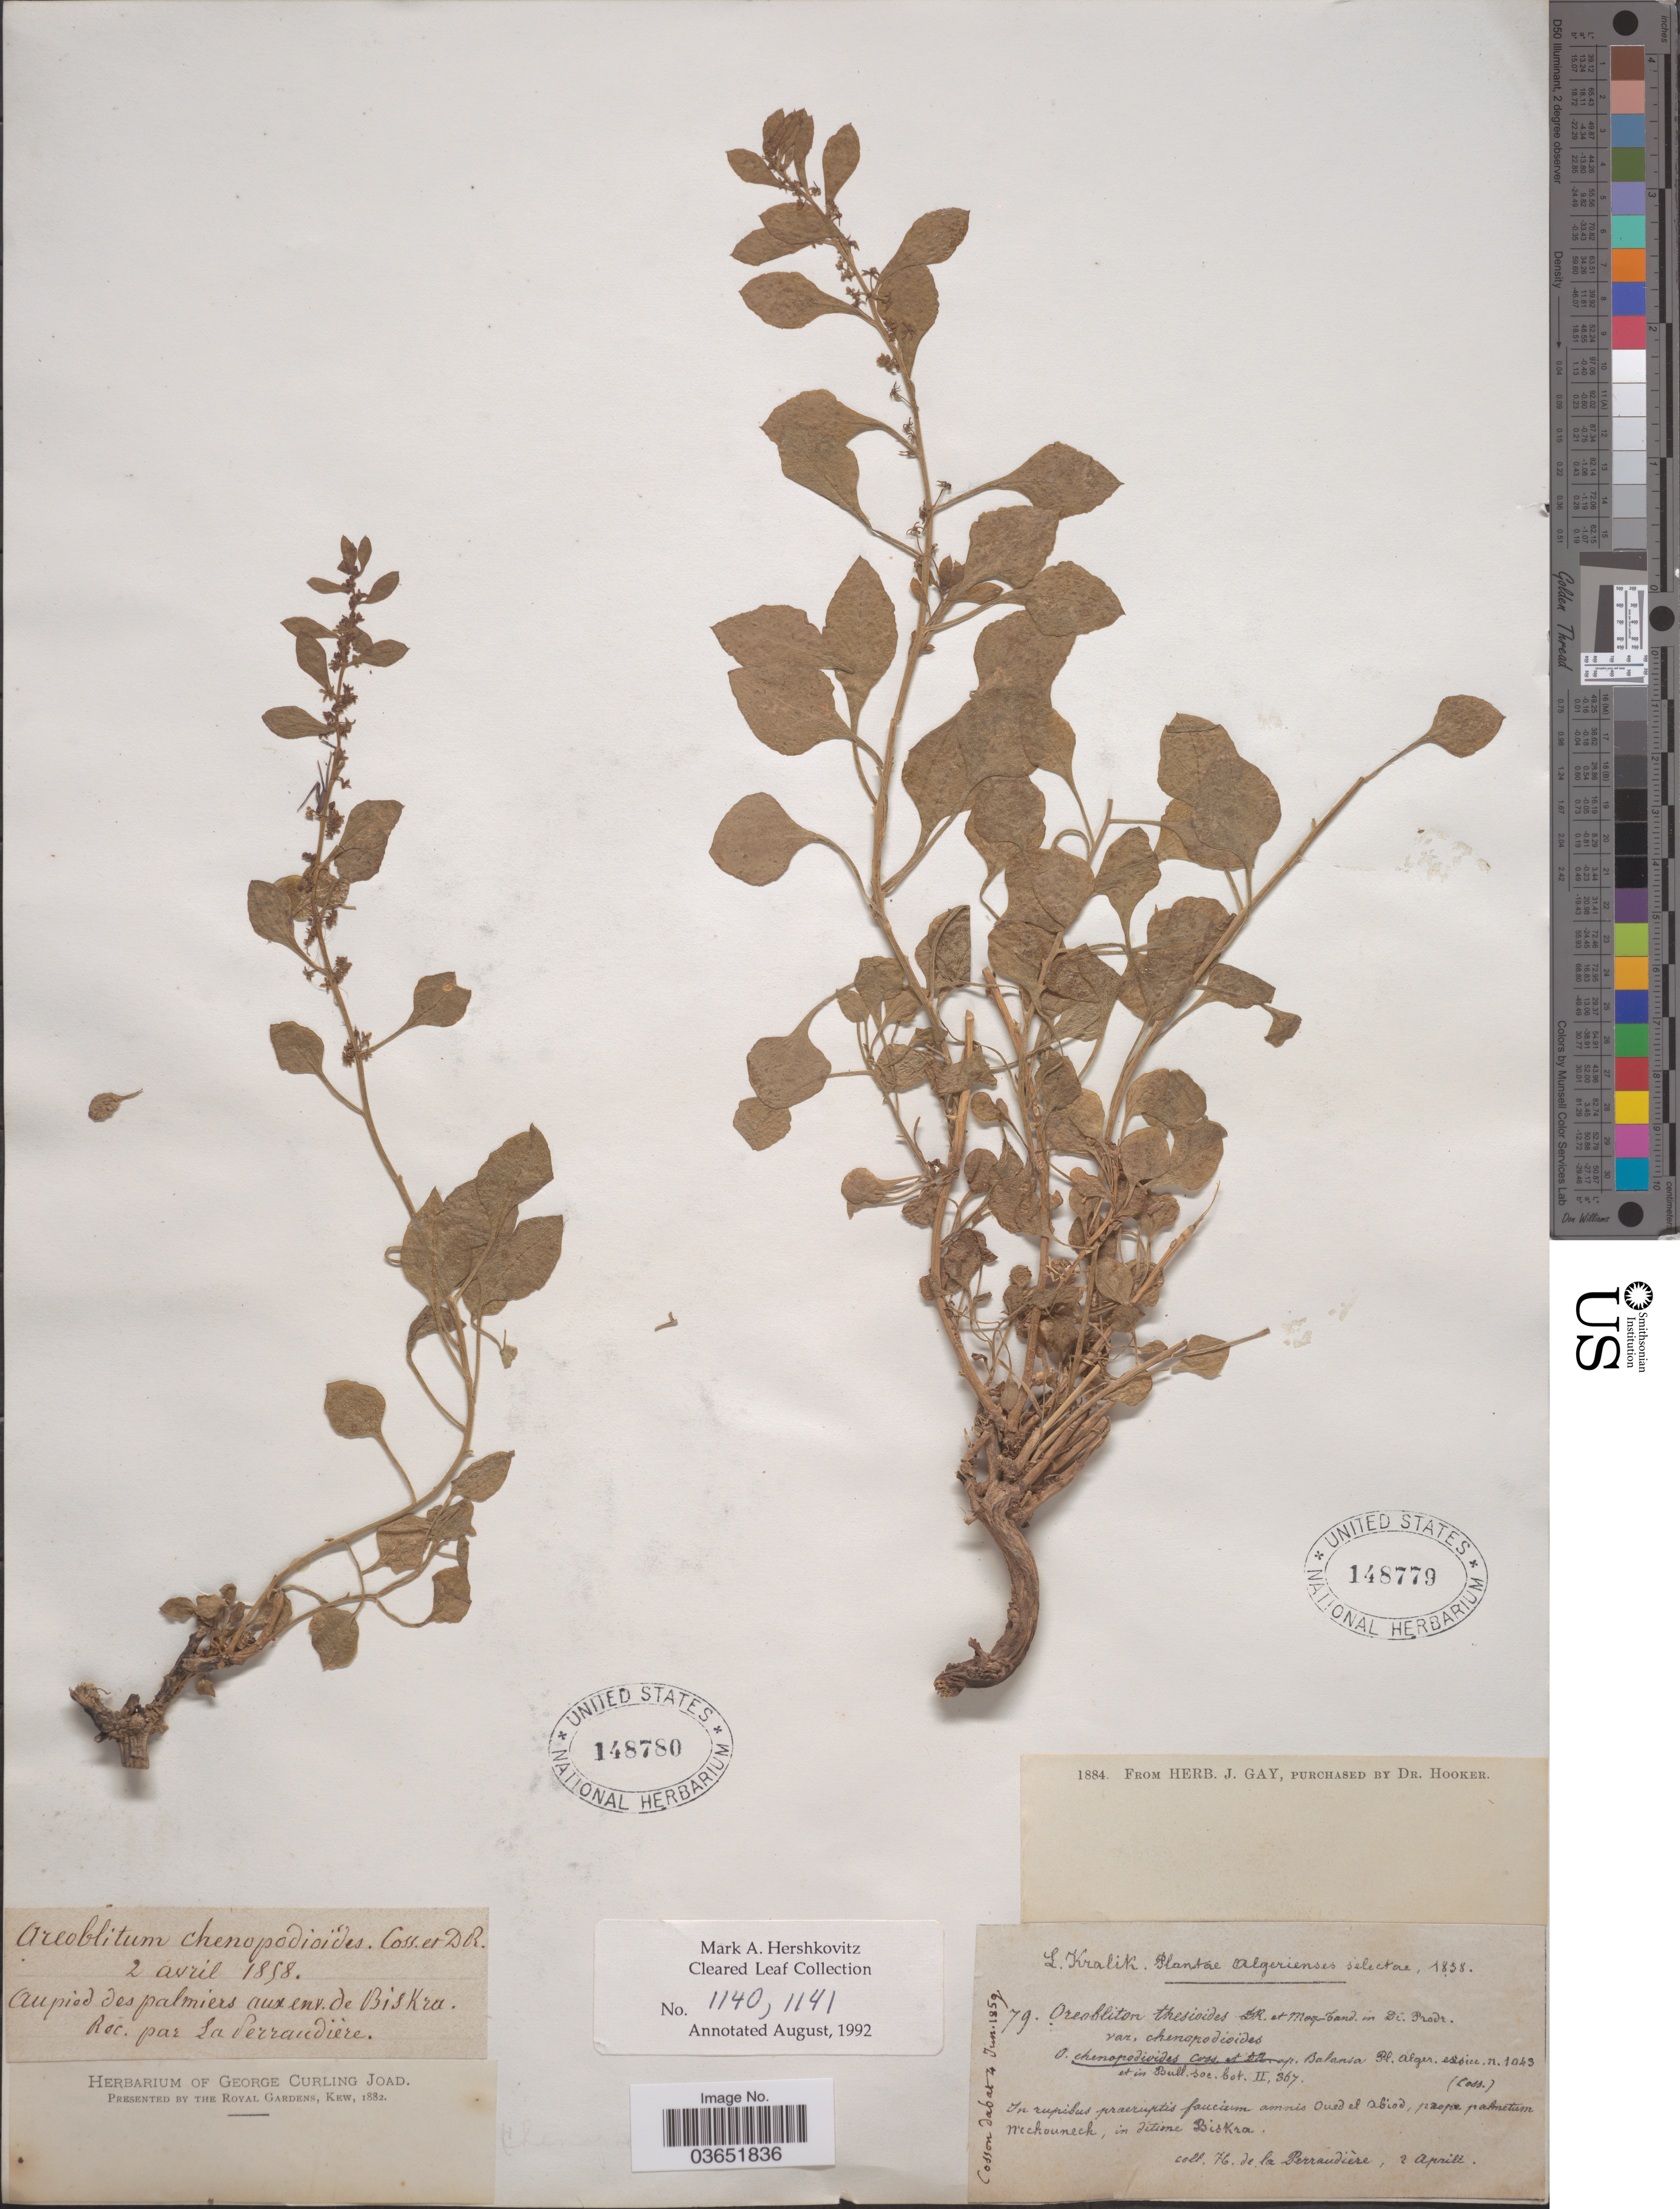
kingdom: Plantae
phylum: Tracheophyta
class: Magnoliopsida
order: Caryophyllales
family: Amaranthaceae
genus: Oreobliton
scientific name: Oreobliton thesioides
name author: Durieu & Moq. ex Durieu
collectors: ex herb. George Curling Joad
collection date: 1858-04-02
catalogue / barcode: US 148780